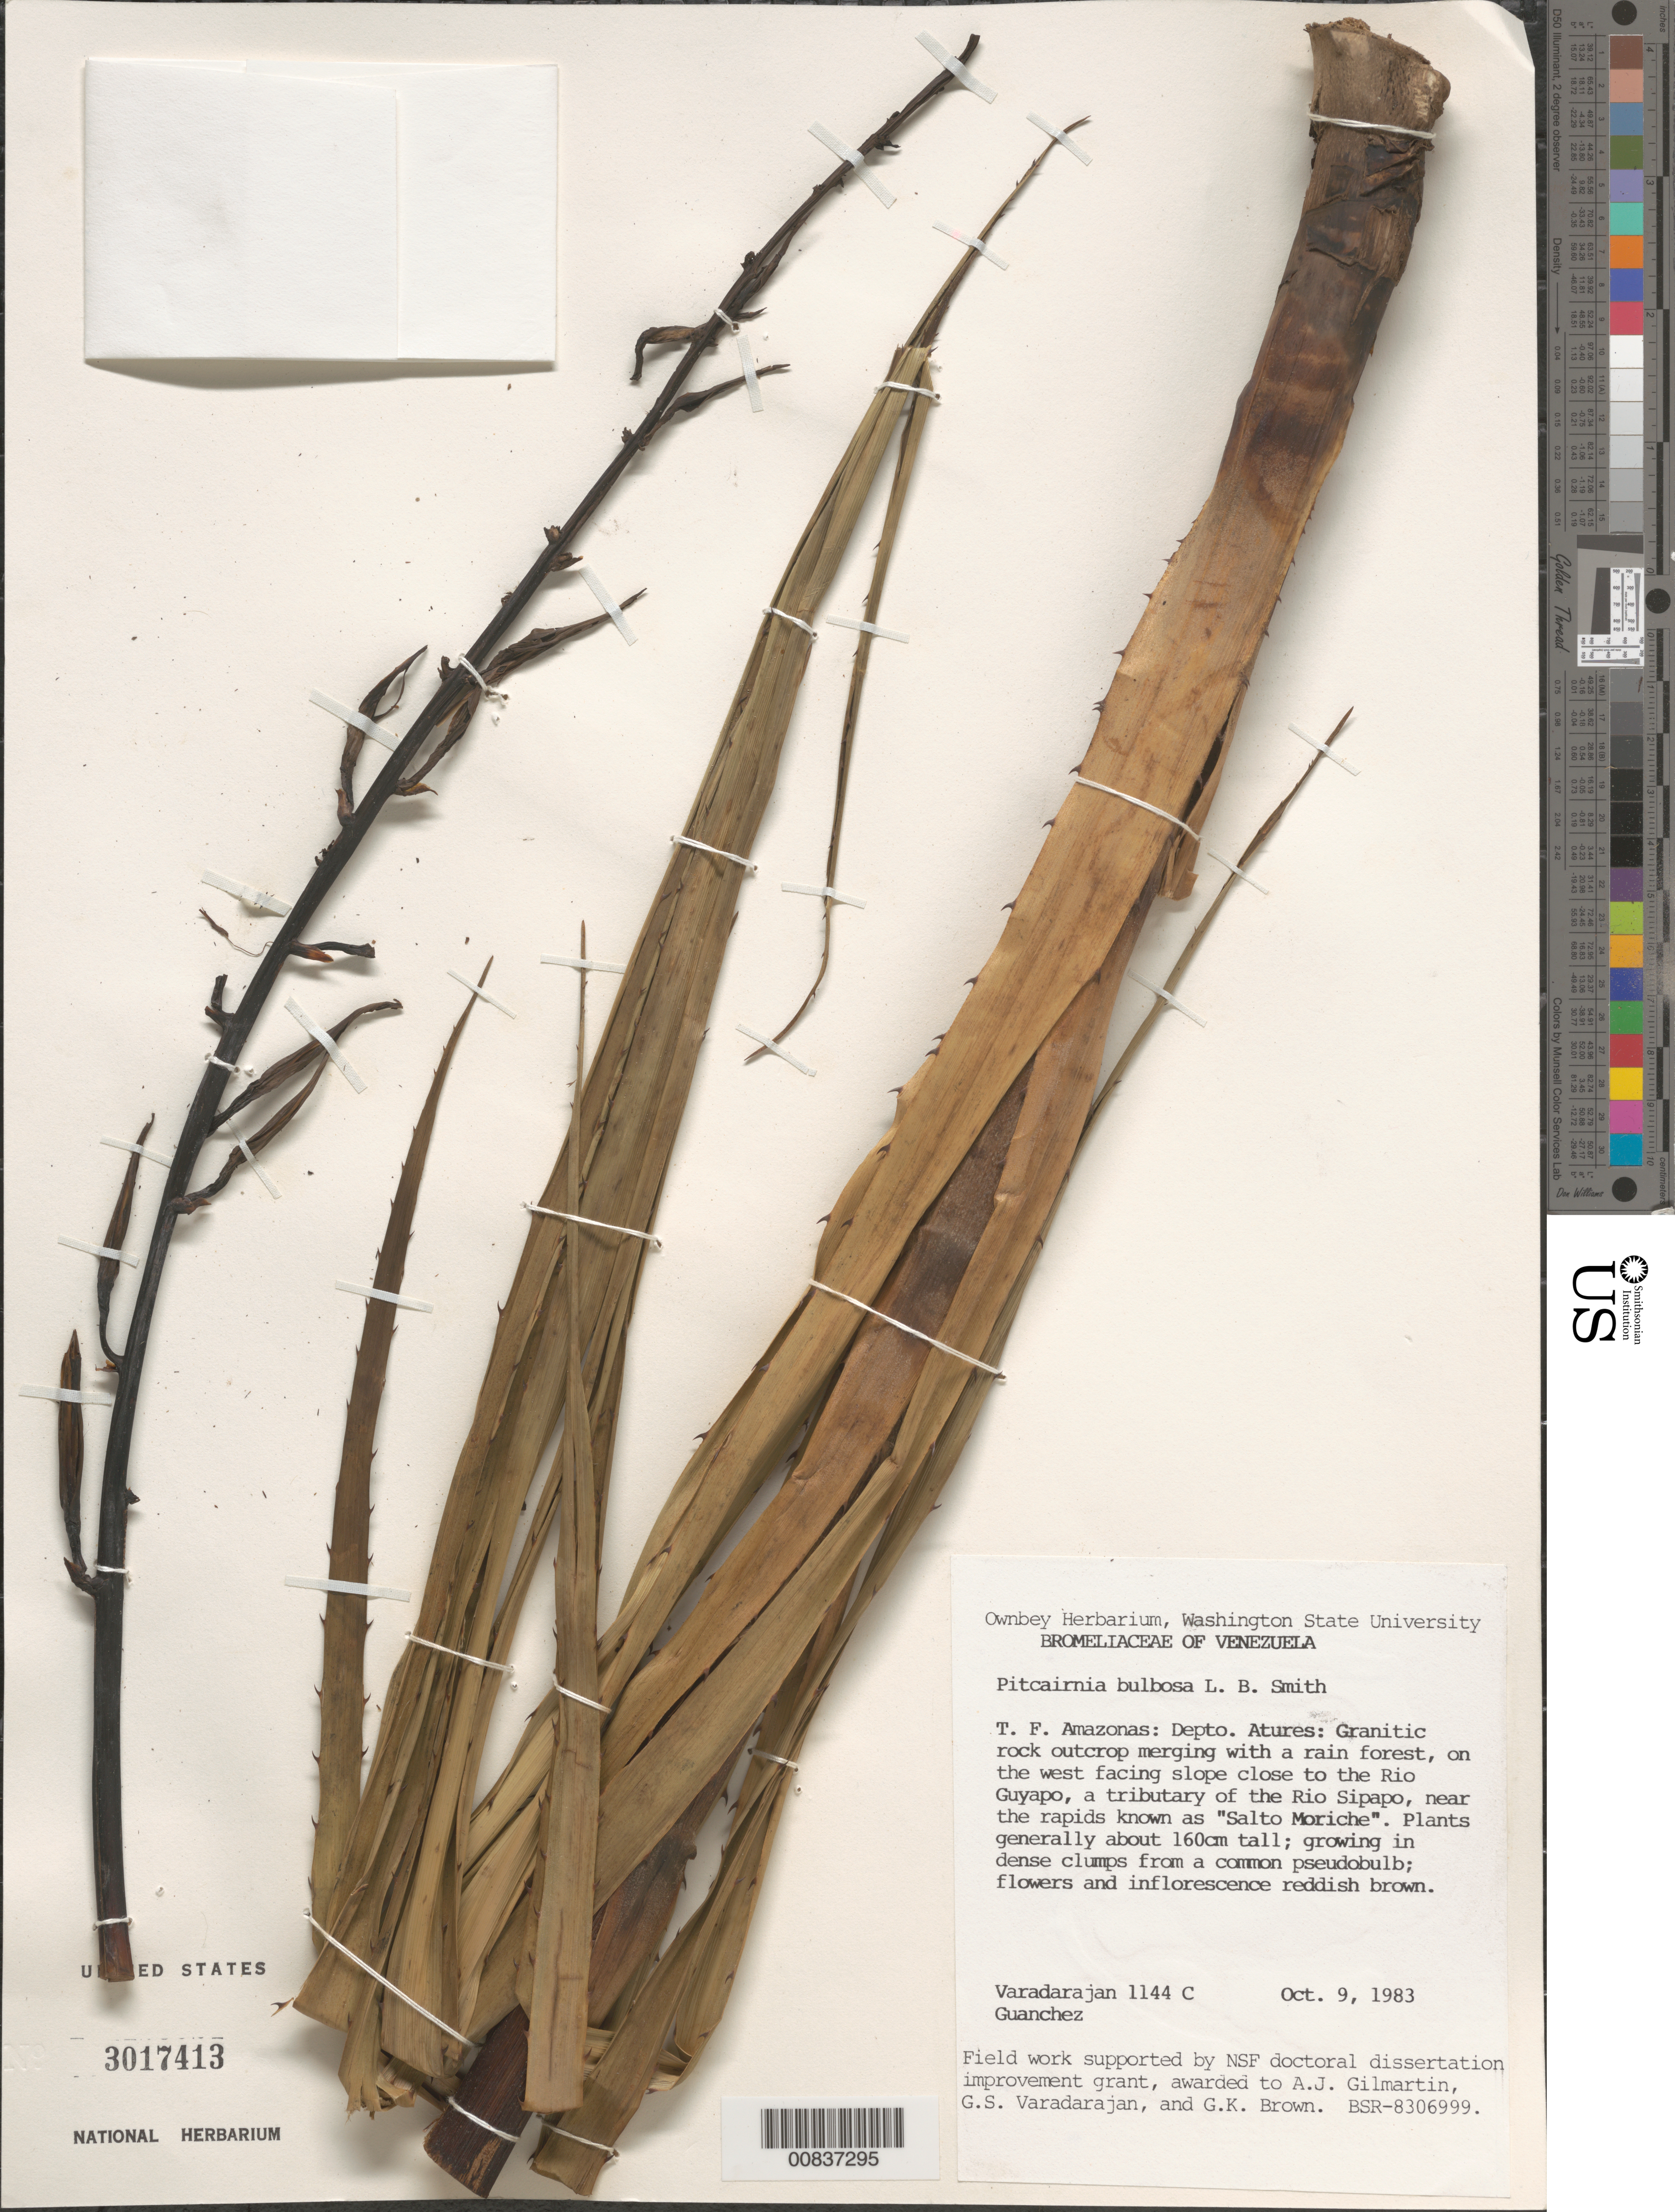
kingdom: Plantae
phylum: Tracheophyta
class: Liliopsida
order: Poales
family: Bromeliaceae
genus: Pitcairnia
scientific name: Pitcairnia bulbosa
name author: L.B. Sm.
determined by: Smith, Lyman B., (US), NMNH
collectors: G. S. Varadarajan & F. Guánchez M.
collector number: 1144 C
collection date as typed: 9-Oct-83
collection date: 1983-10-09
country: Venezuela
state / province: Amazonas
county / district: Atures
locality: Río Guyapo, a tributary of the Río Sipapo, near the rapids known as "Salto Moriche"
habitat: Granitic rock outcrop merging with a rain forest on slope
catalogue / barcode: US 3017413